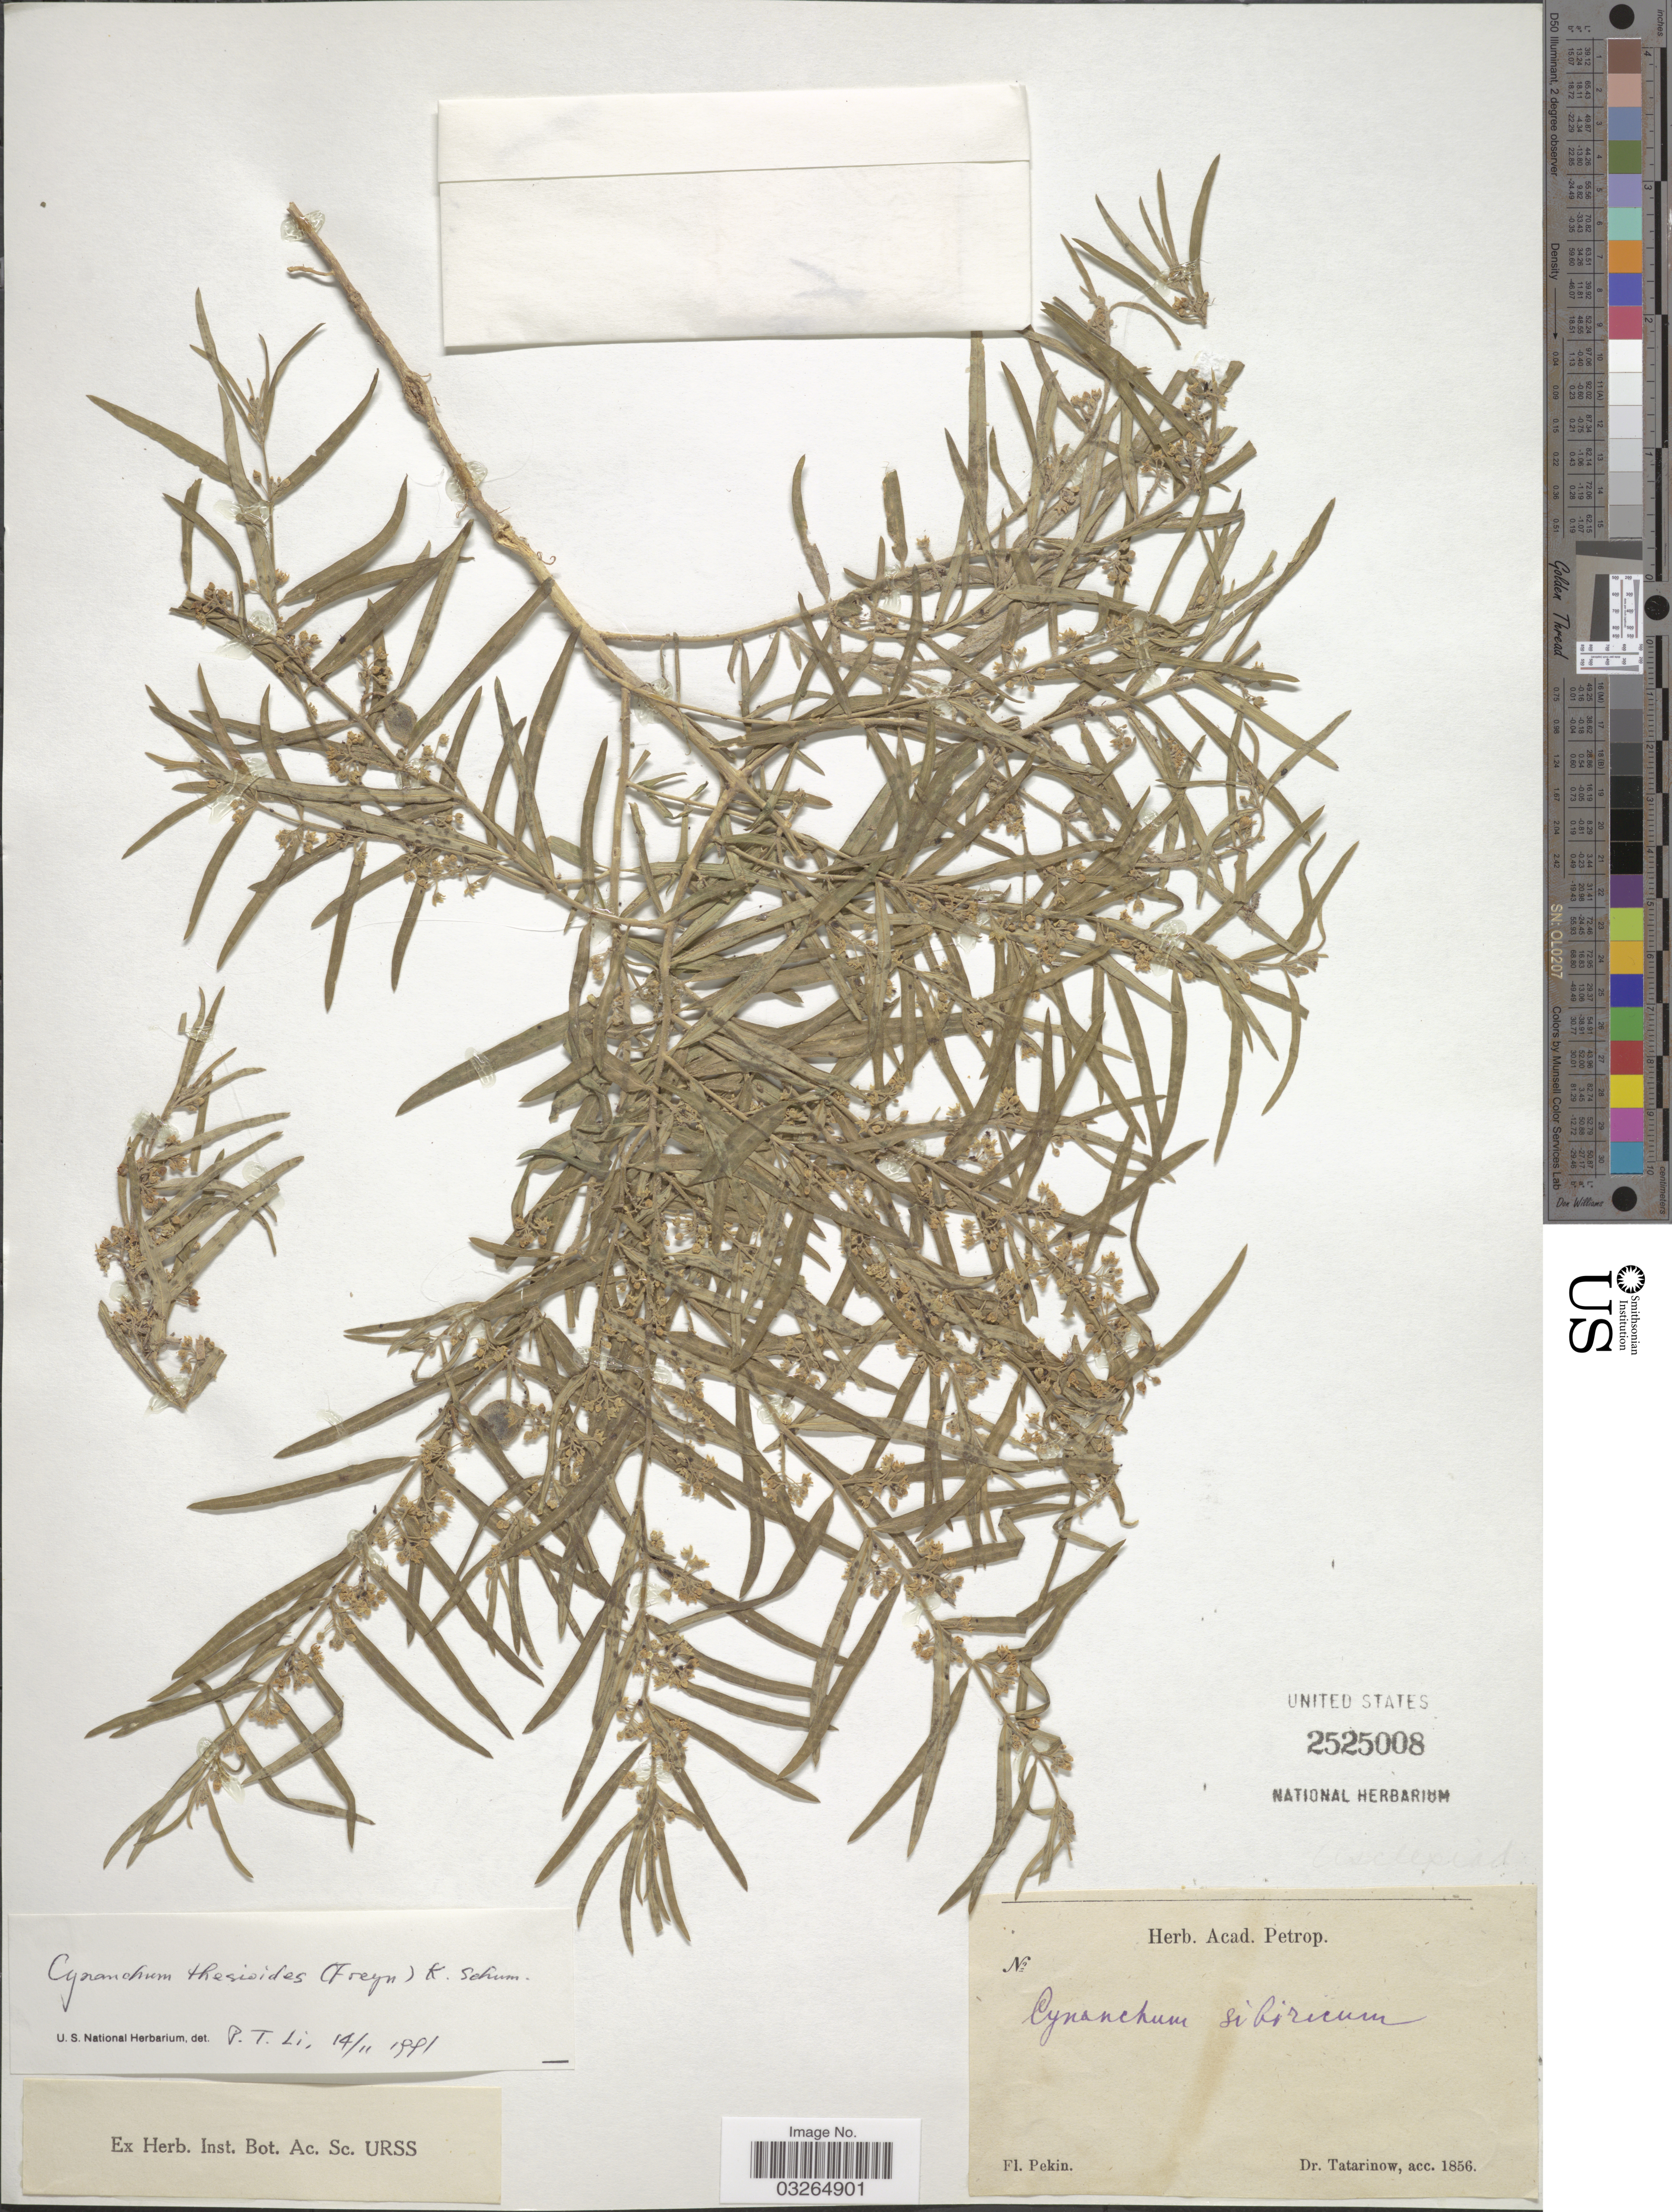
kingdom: Plantae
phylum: Tracheophyta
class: Magnoliopsida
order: Gentianales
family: Apocynaceae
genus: Cynanchum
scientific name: Cynanchum thesioides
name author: (Freyn) K. Schum.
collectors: -. Tatarinow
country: China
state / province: Beijing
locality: Fl. Pekin.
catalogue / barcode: US 2525008